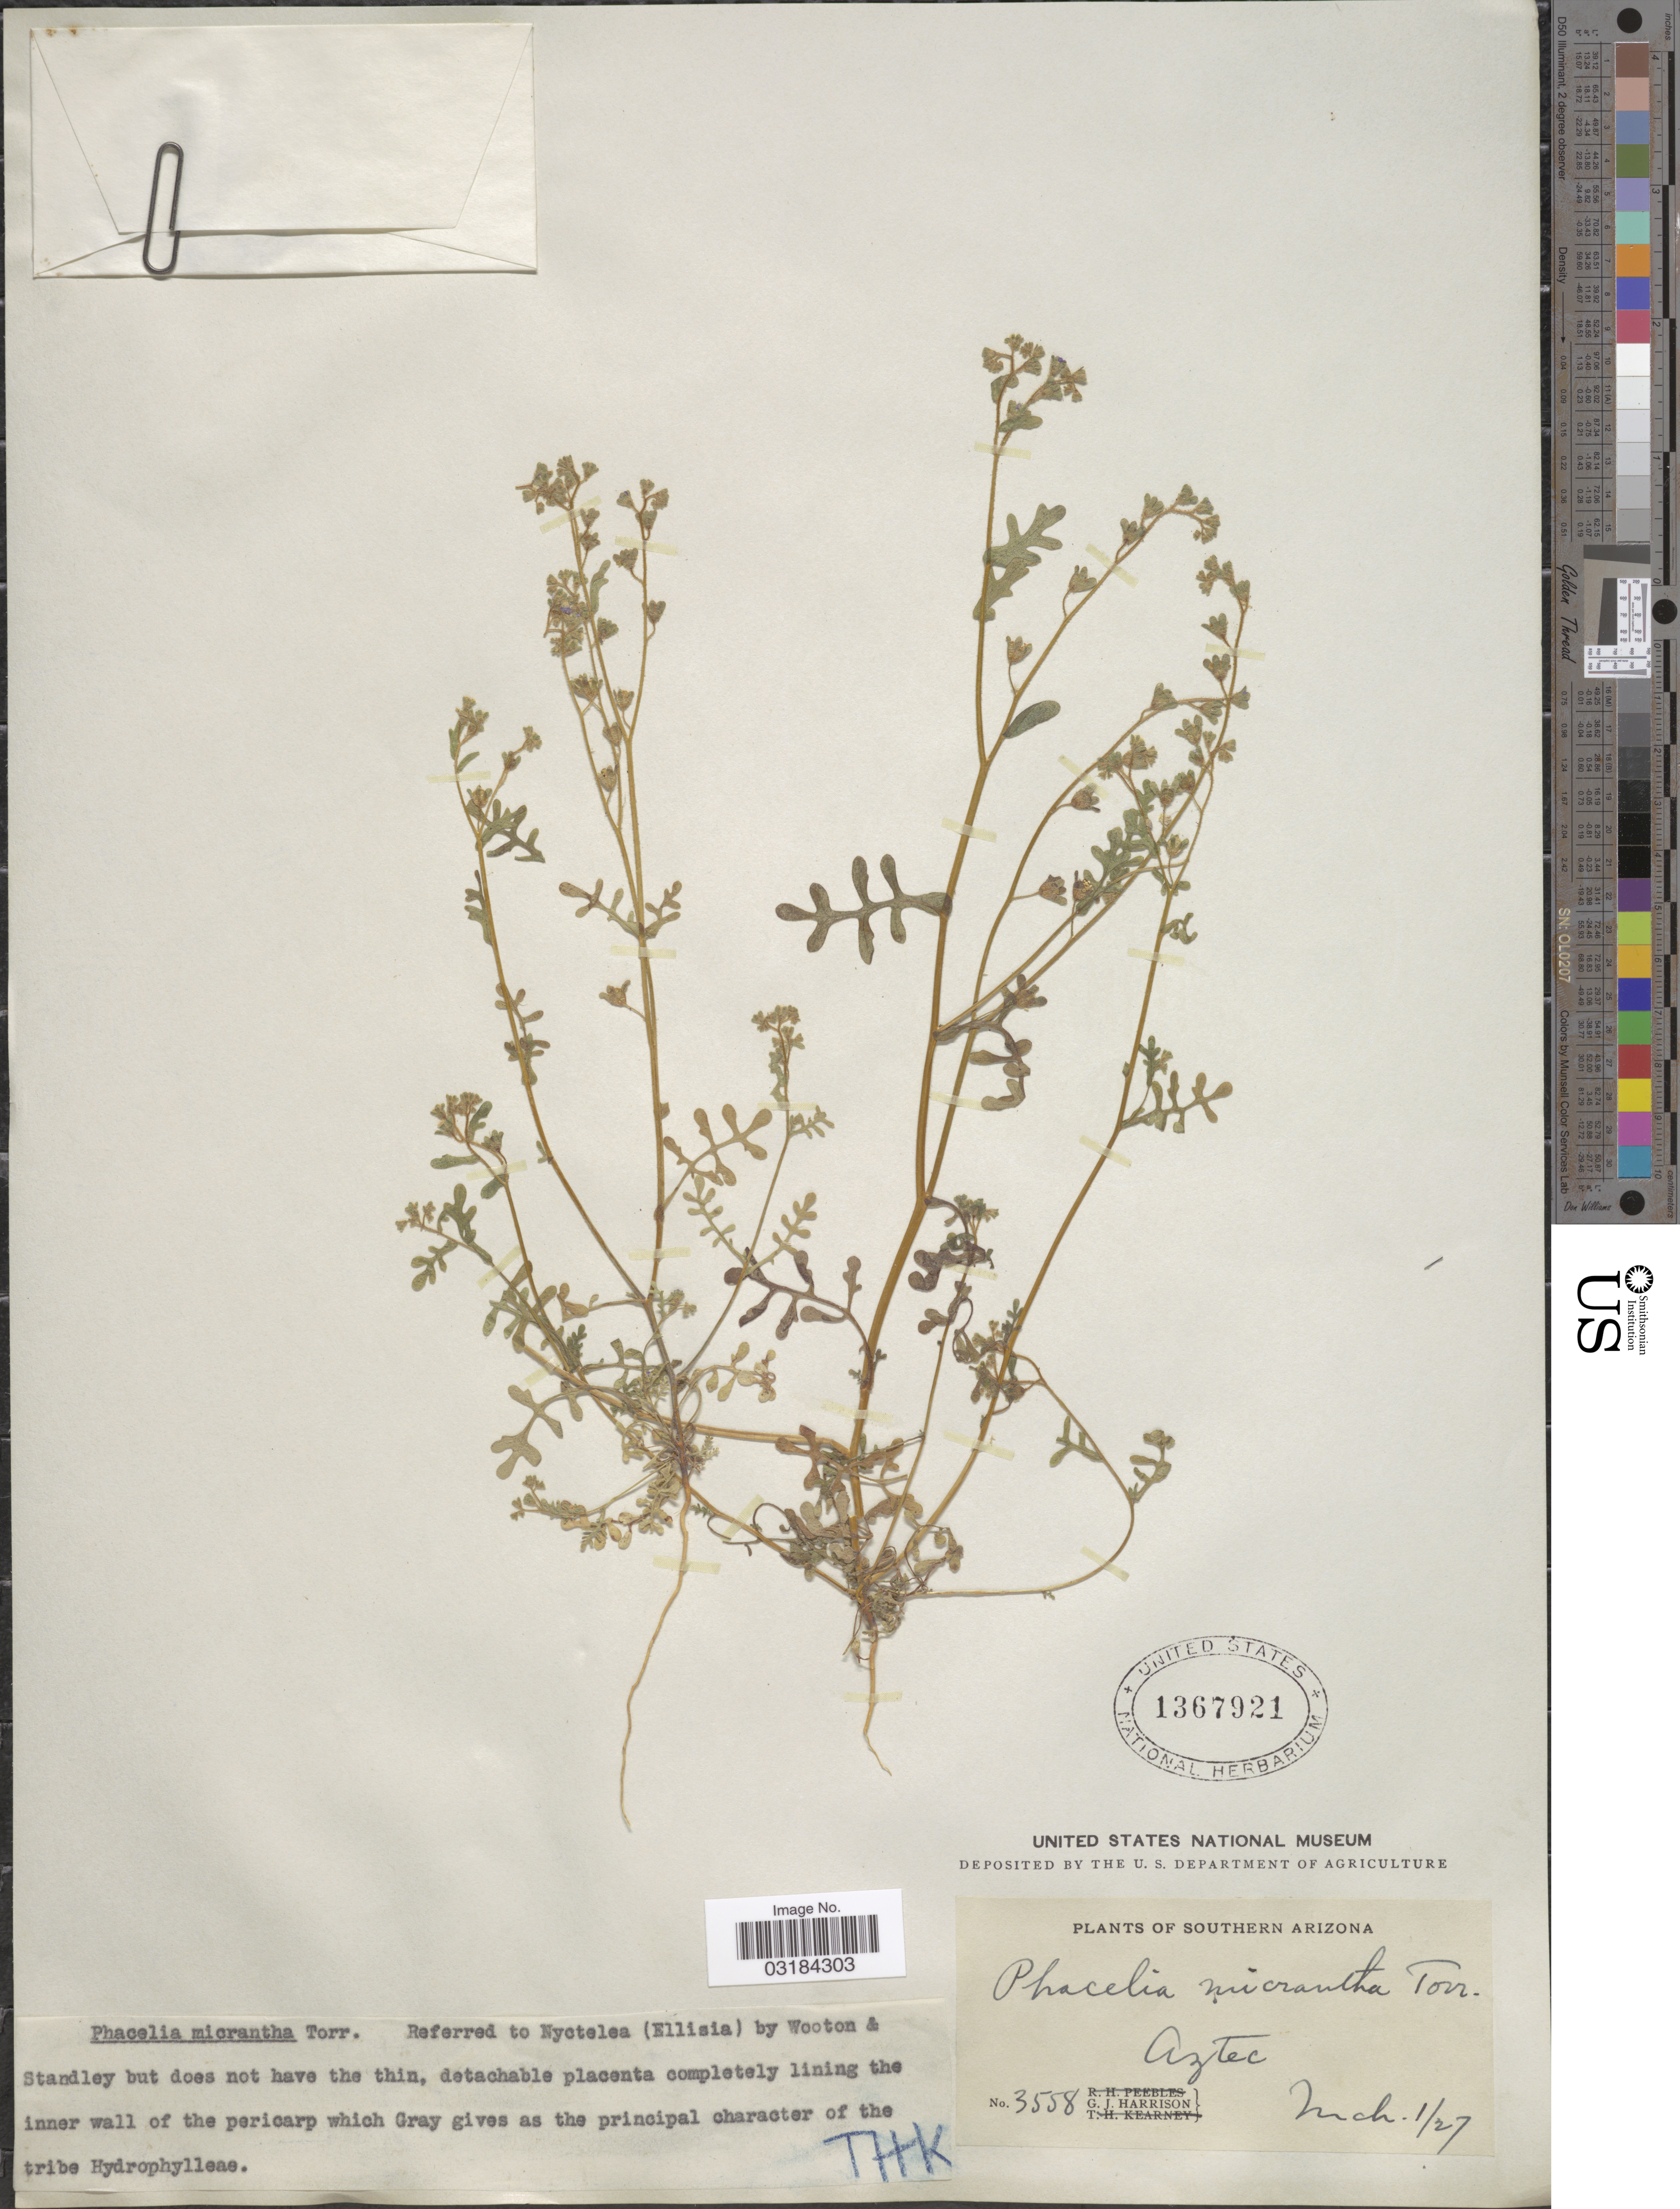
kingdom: Plantae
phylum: Tracheophyta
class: Magnoliopsida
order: Boraginales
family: Hydrophyllaceae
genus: Eucrypta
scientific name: Eucrypta micrantha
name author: (Torr.) A. Heller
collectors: G. J. Harrison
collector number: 3558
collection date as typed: Transcribed d/m/y: 1/3/27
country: United States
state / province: Arizona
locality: Southern Arizona. Aztec.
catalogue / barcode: US 1367921